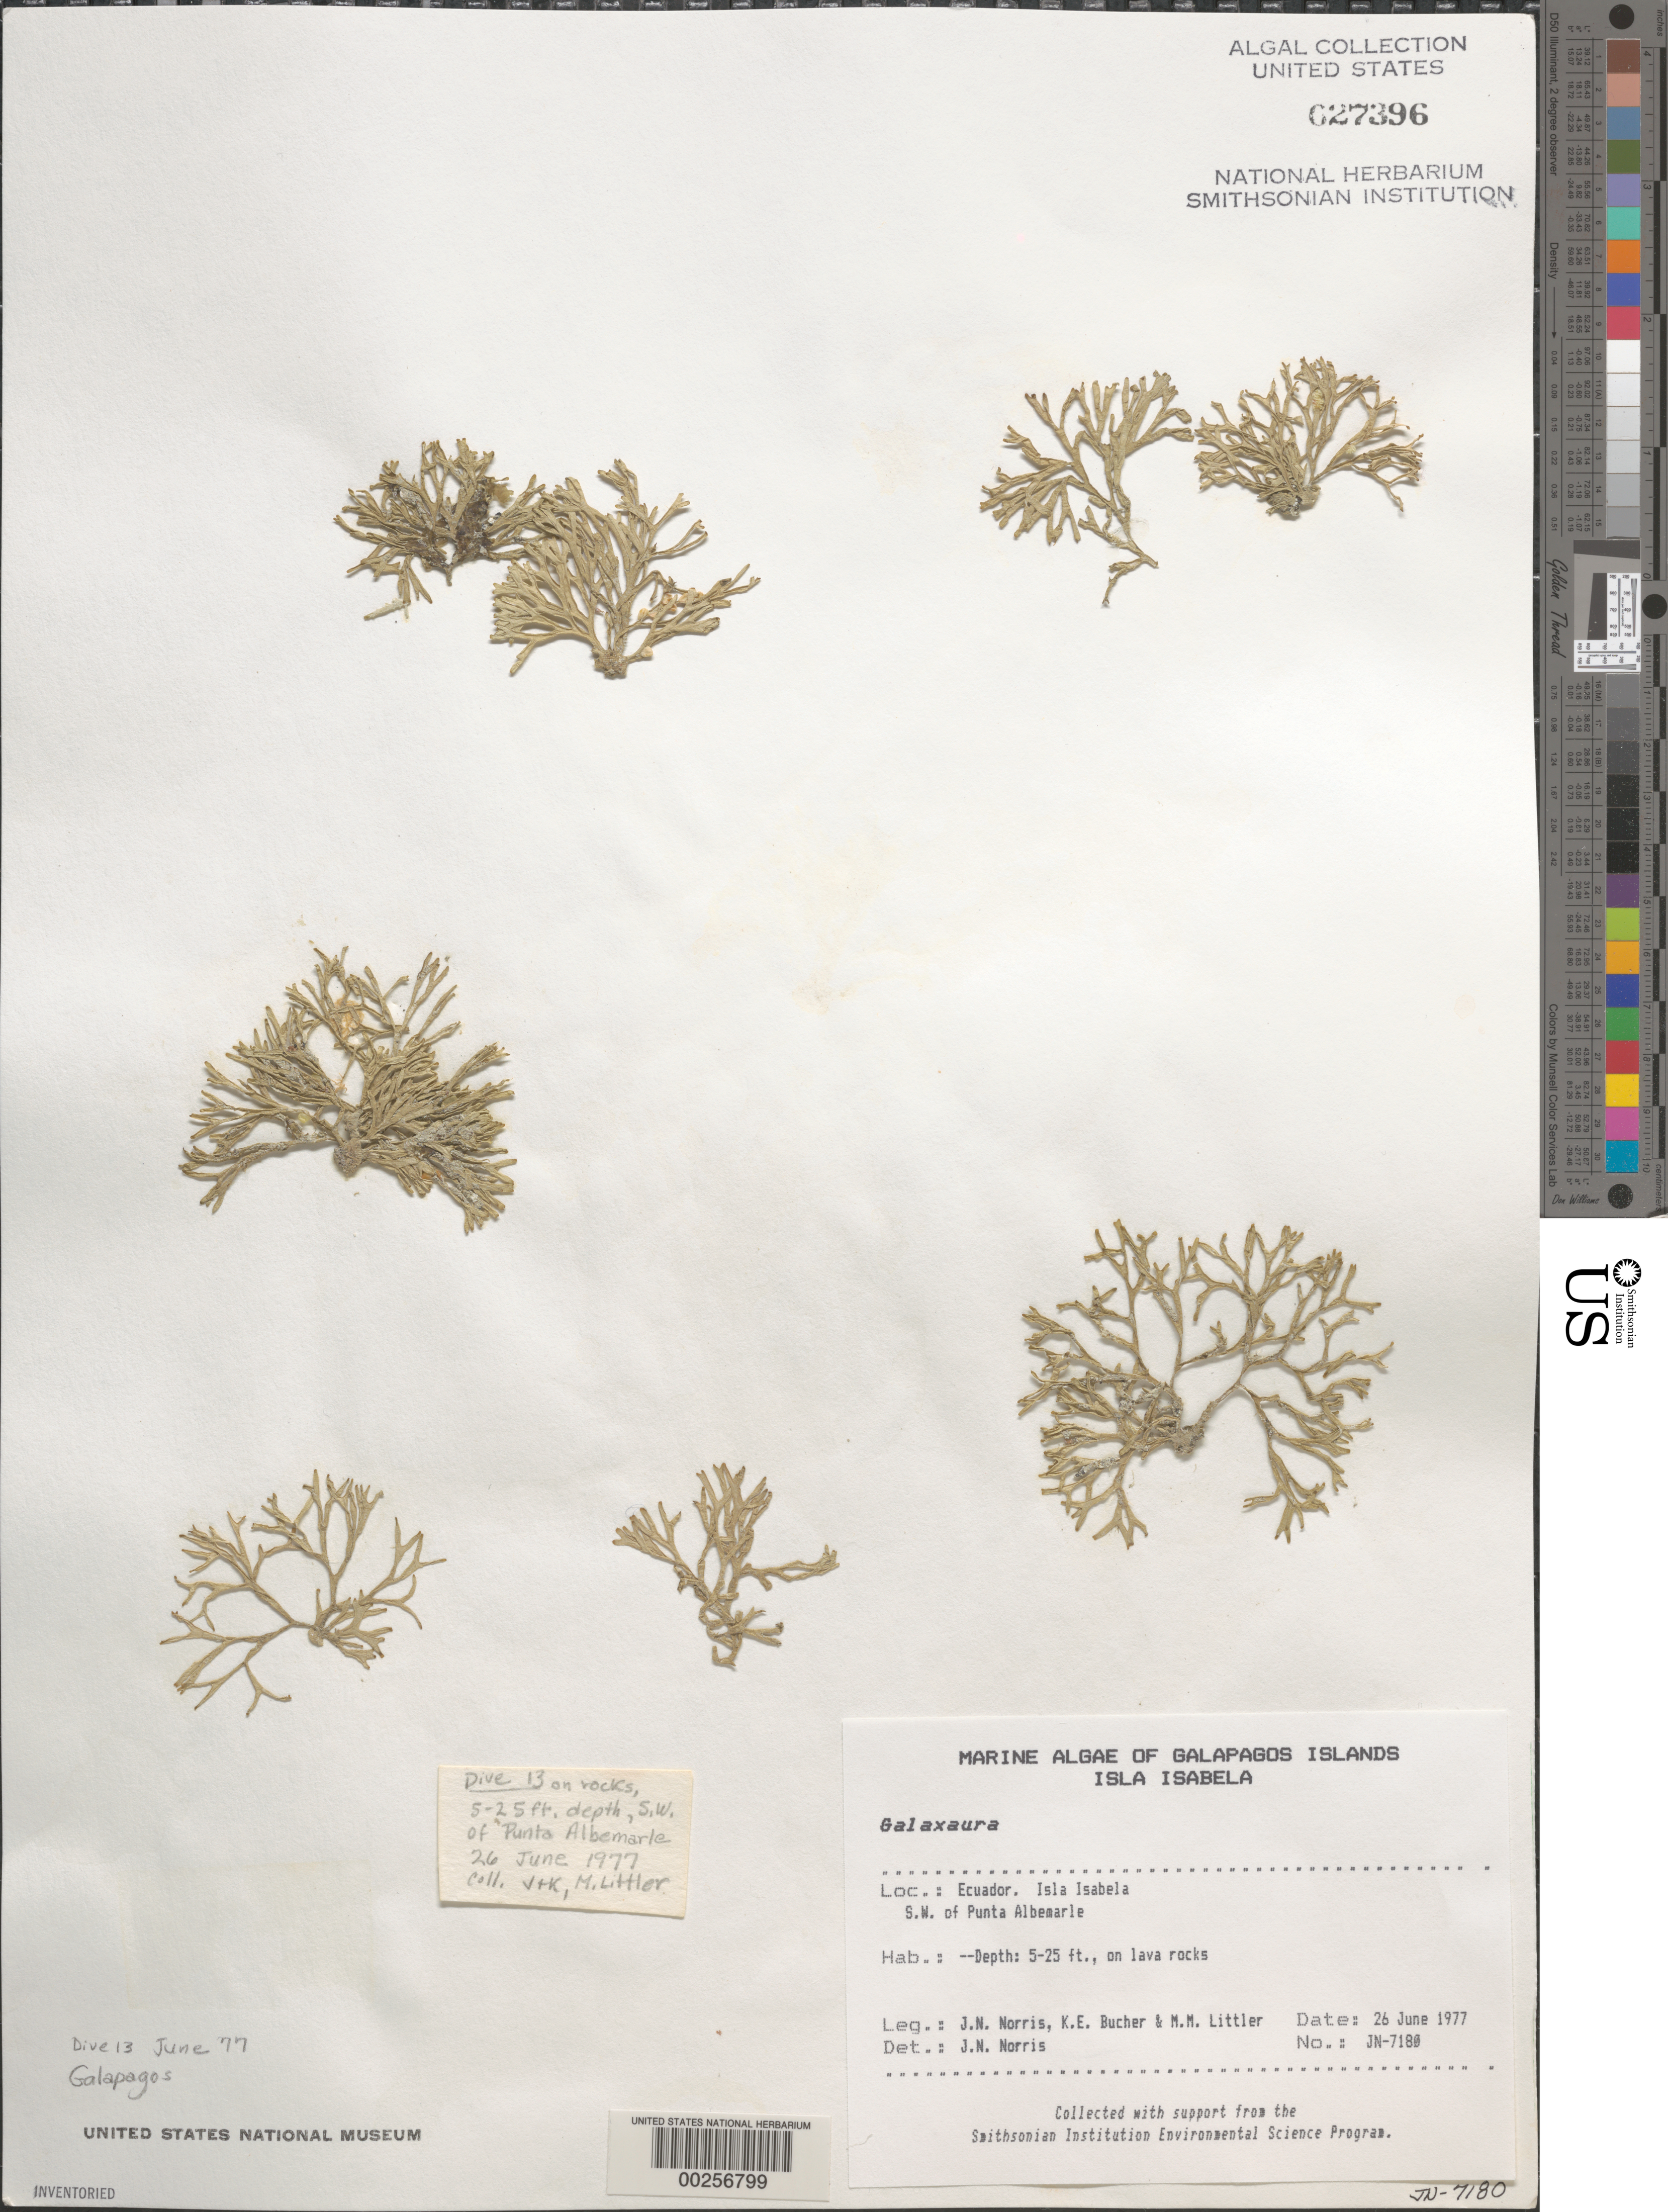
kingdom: Plantae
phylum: Rhodophyta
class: Florideophyceae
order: Nemaliales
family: Galaxauraceae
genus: Galaxaura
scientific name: Galaxaura sp.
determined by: Norris, James N.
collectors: J. N. Norris, K. E. Bucher & M. M. Littler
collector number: JN-7180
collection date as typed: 26 Jun 1977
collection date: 1977-06-26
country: Ecuador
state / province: Colón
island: Isabela [Albemarle]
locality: SW of Punta Albemarle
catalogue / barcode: US 27396